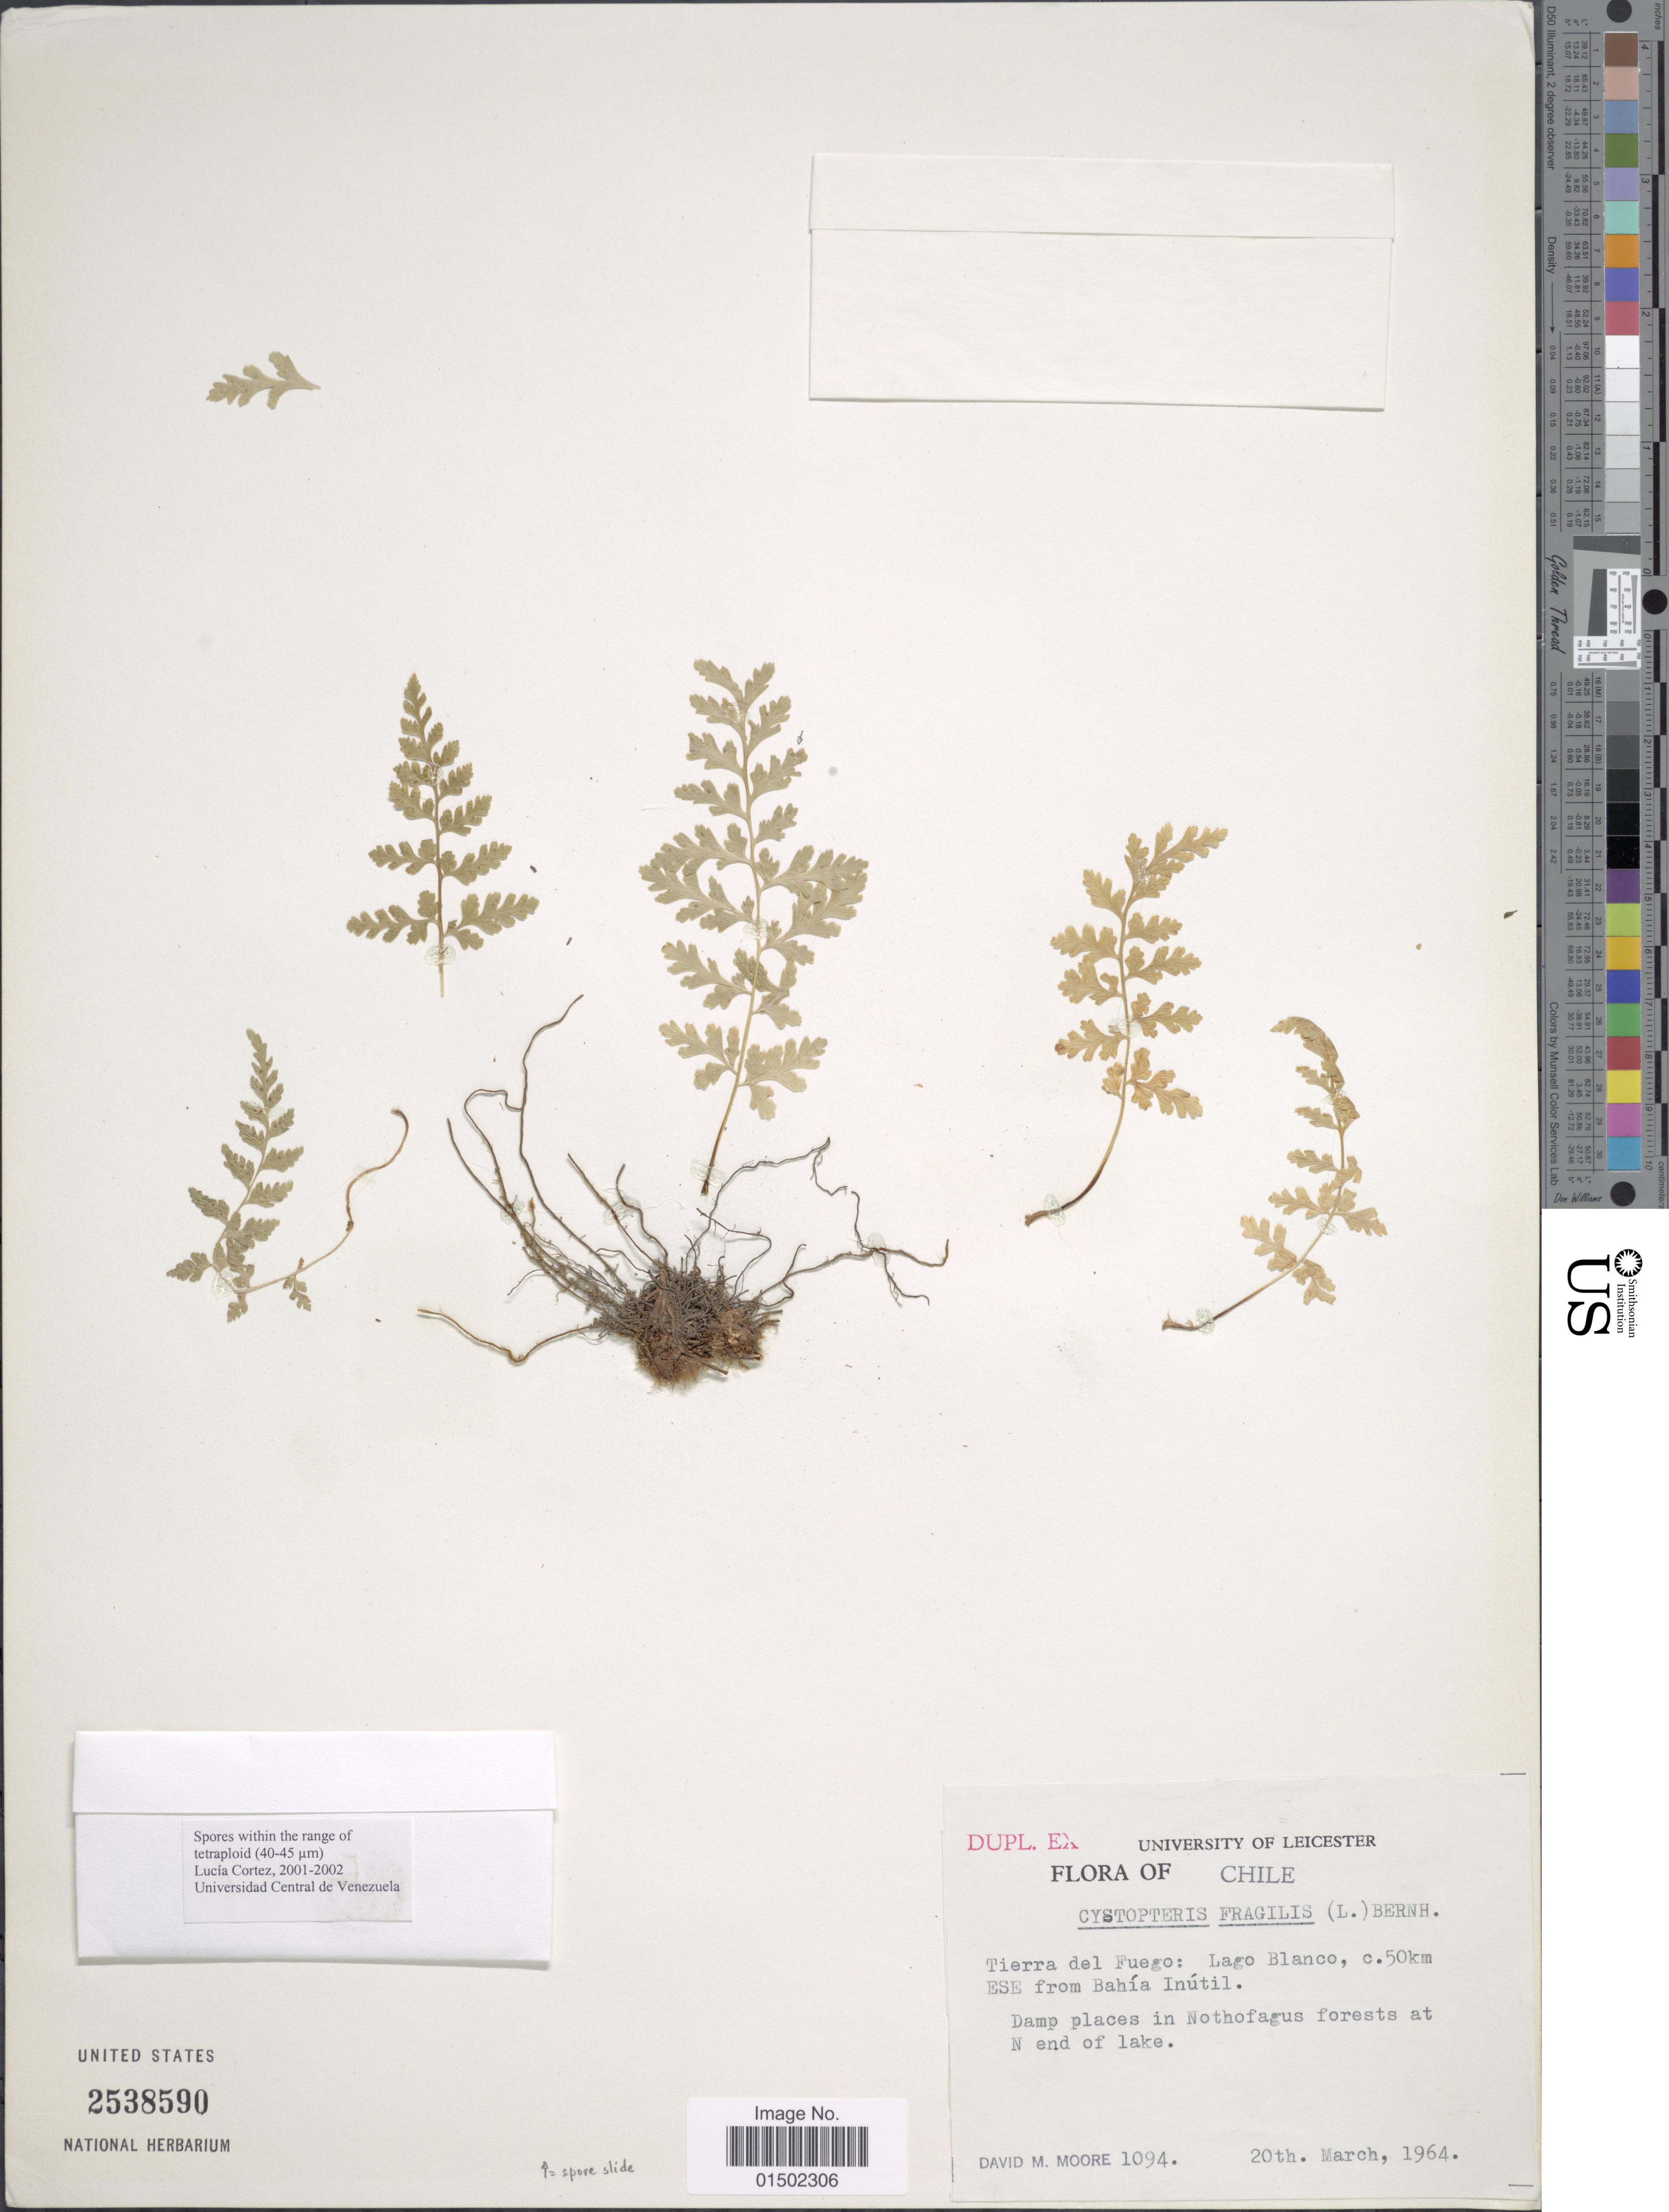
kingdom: Plantae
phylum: Tracheophyta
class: Polypodiopsida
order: Polypodiales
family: Cystopteridaceae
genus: Cystopteris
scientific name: Cystopteris fragilis var. apiiformis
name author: (Gand.) C. Chr.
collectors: D. Moore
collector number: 1094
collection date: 1964-03-20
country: Chile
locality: Tierra del Fuego: Lago Blanco, c. 50 km ESE from Bahia Inutil. Damp places in Nothofagus forests at N end of lake.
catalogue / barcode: US 2538590